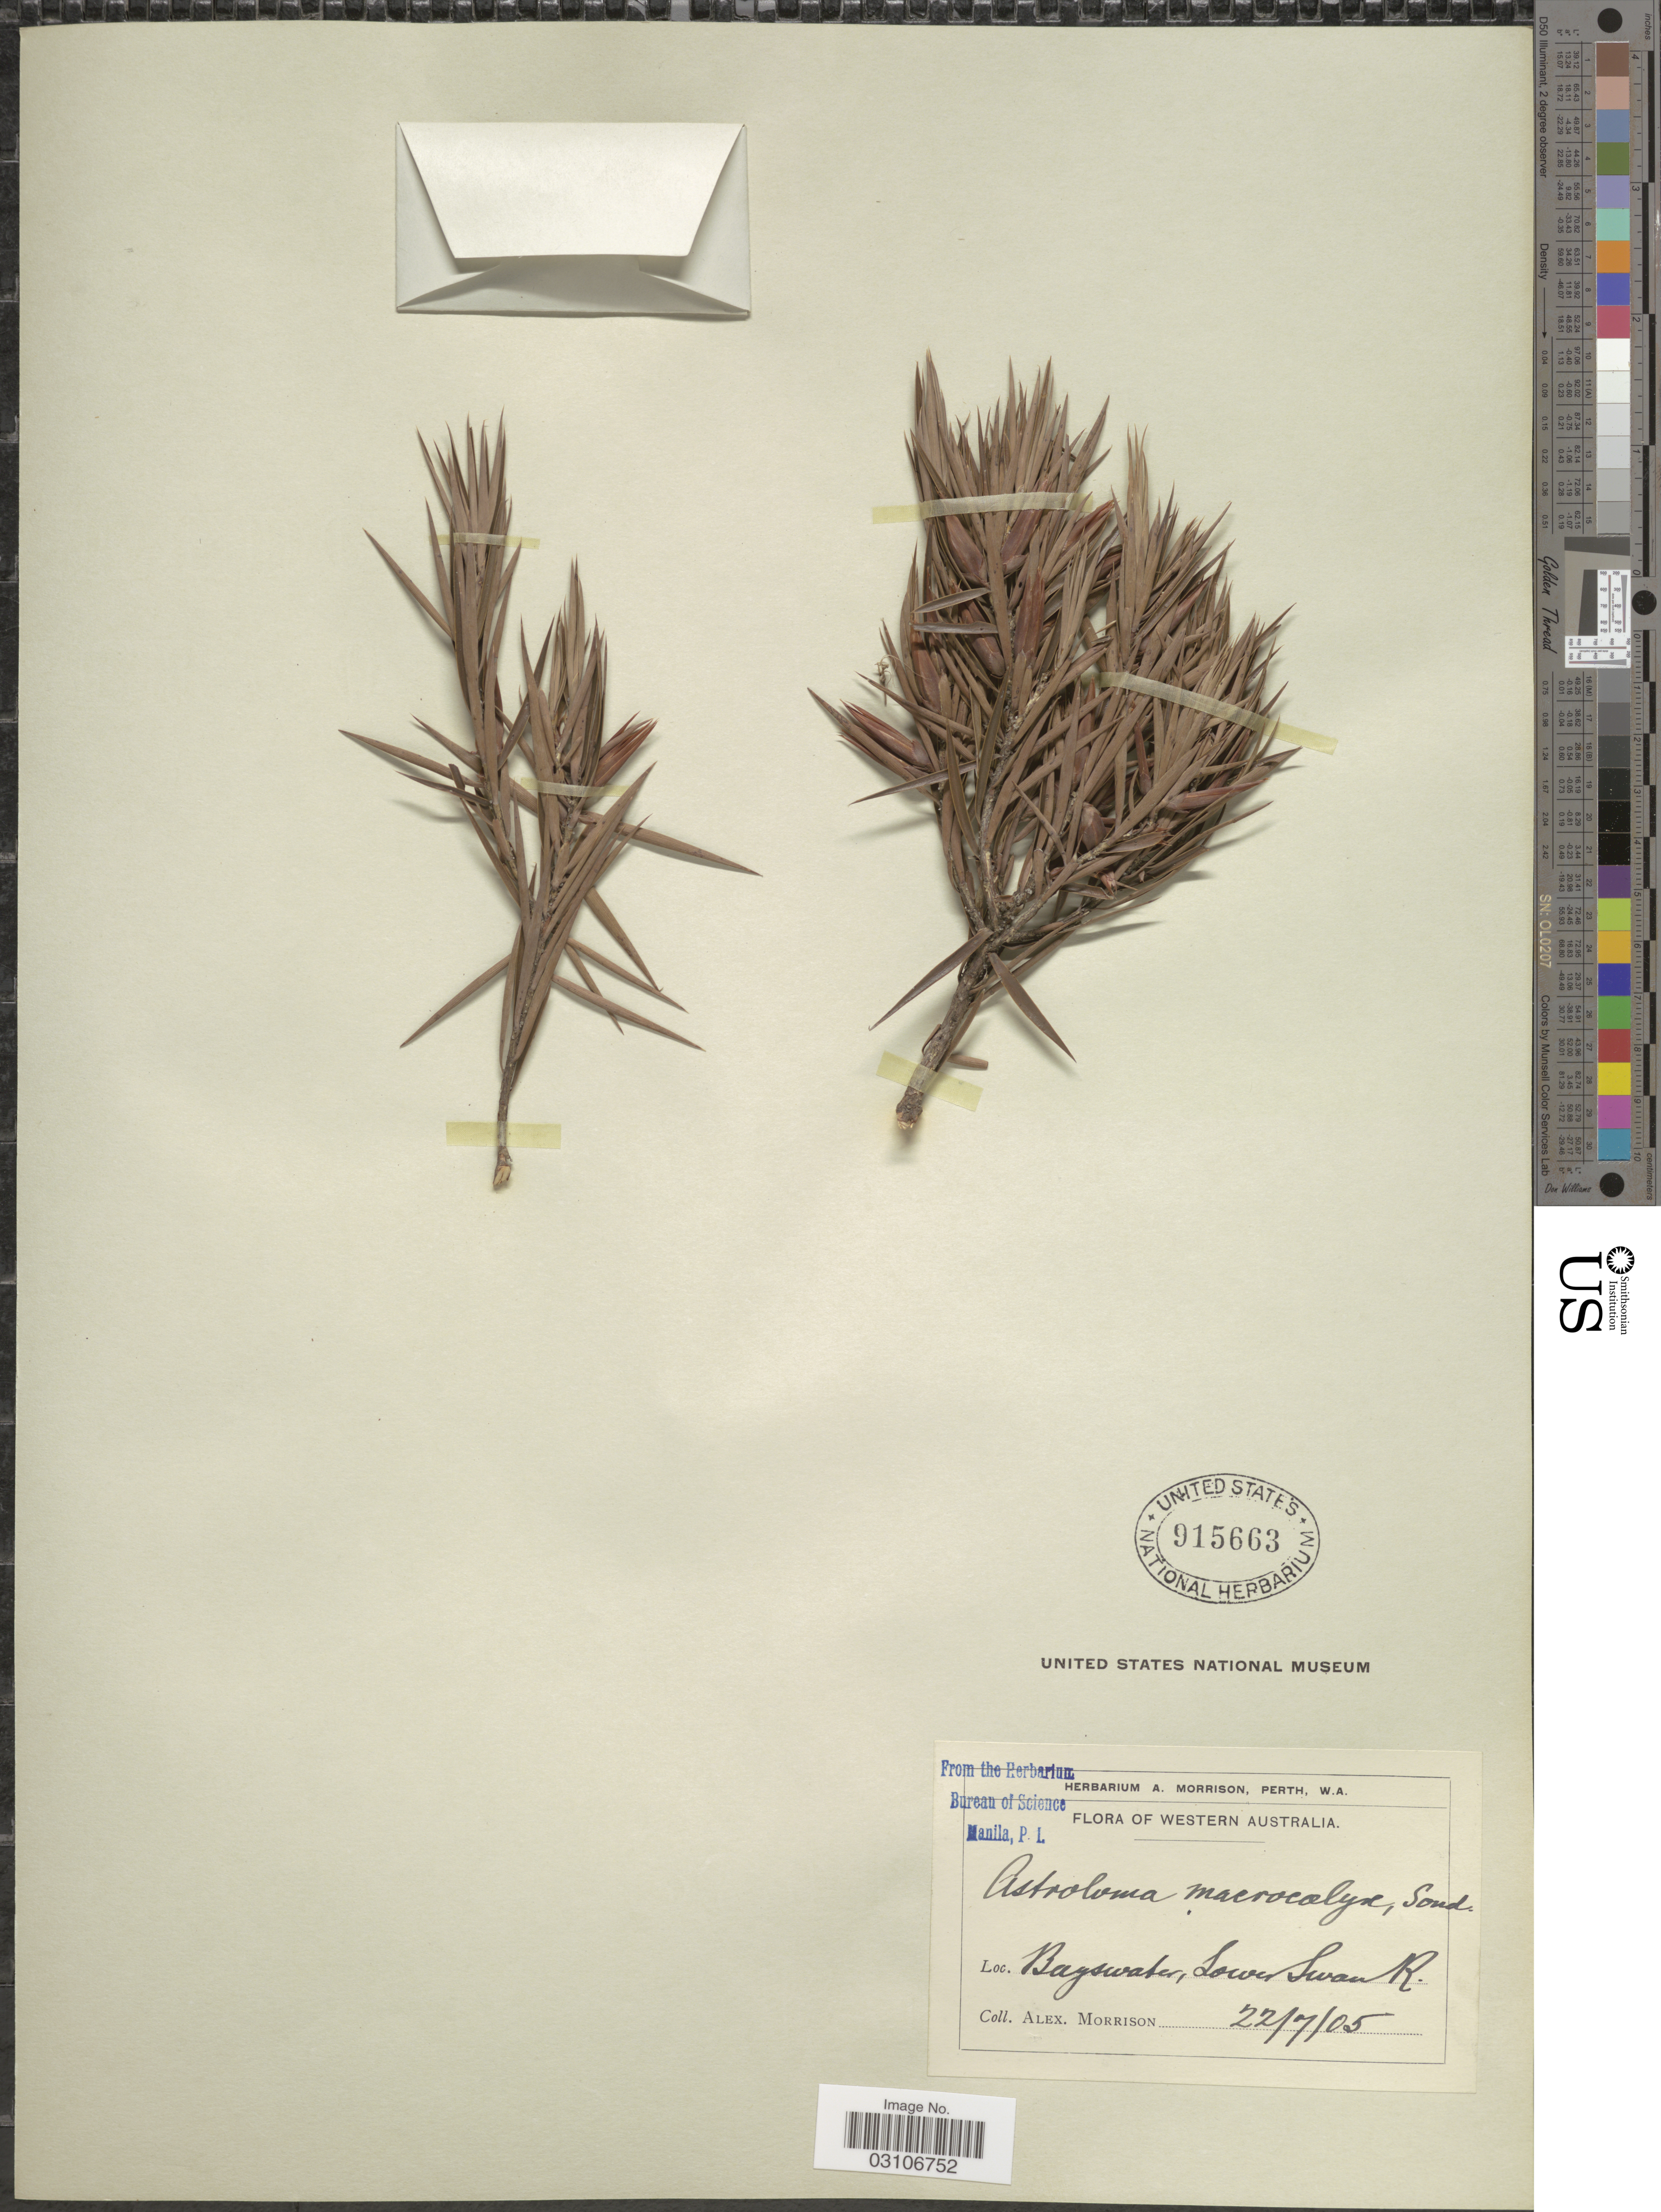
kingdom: Plantae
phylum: Tracheophyta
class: Magnoliopsida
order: Ericales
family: Ericaceae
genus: Astroloma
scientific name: Astroloma macrocalyx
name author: Sond.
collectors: A. Morrison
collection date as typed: Transcribed d/m/y: 22/7/5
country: Australia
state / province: Western Australia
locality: Bayswater, Lower Swan R.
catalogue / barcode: US 915663